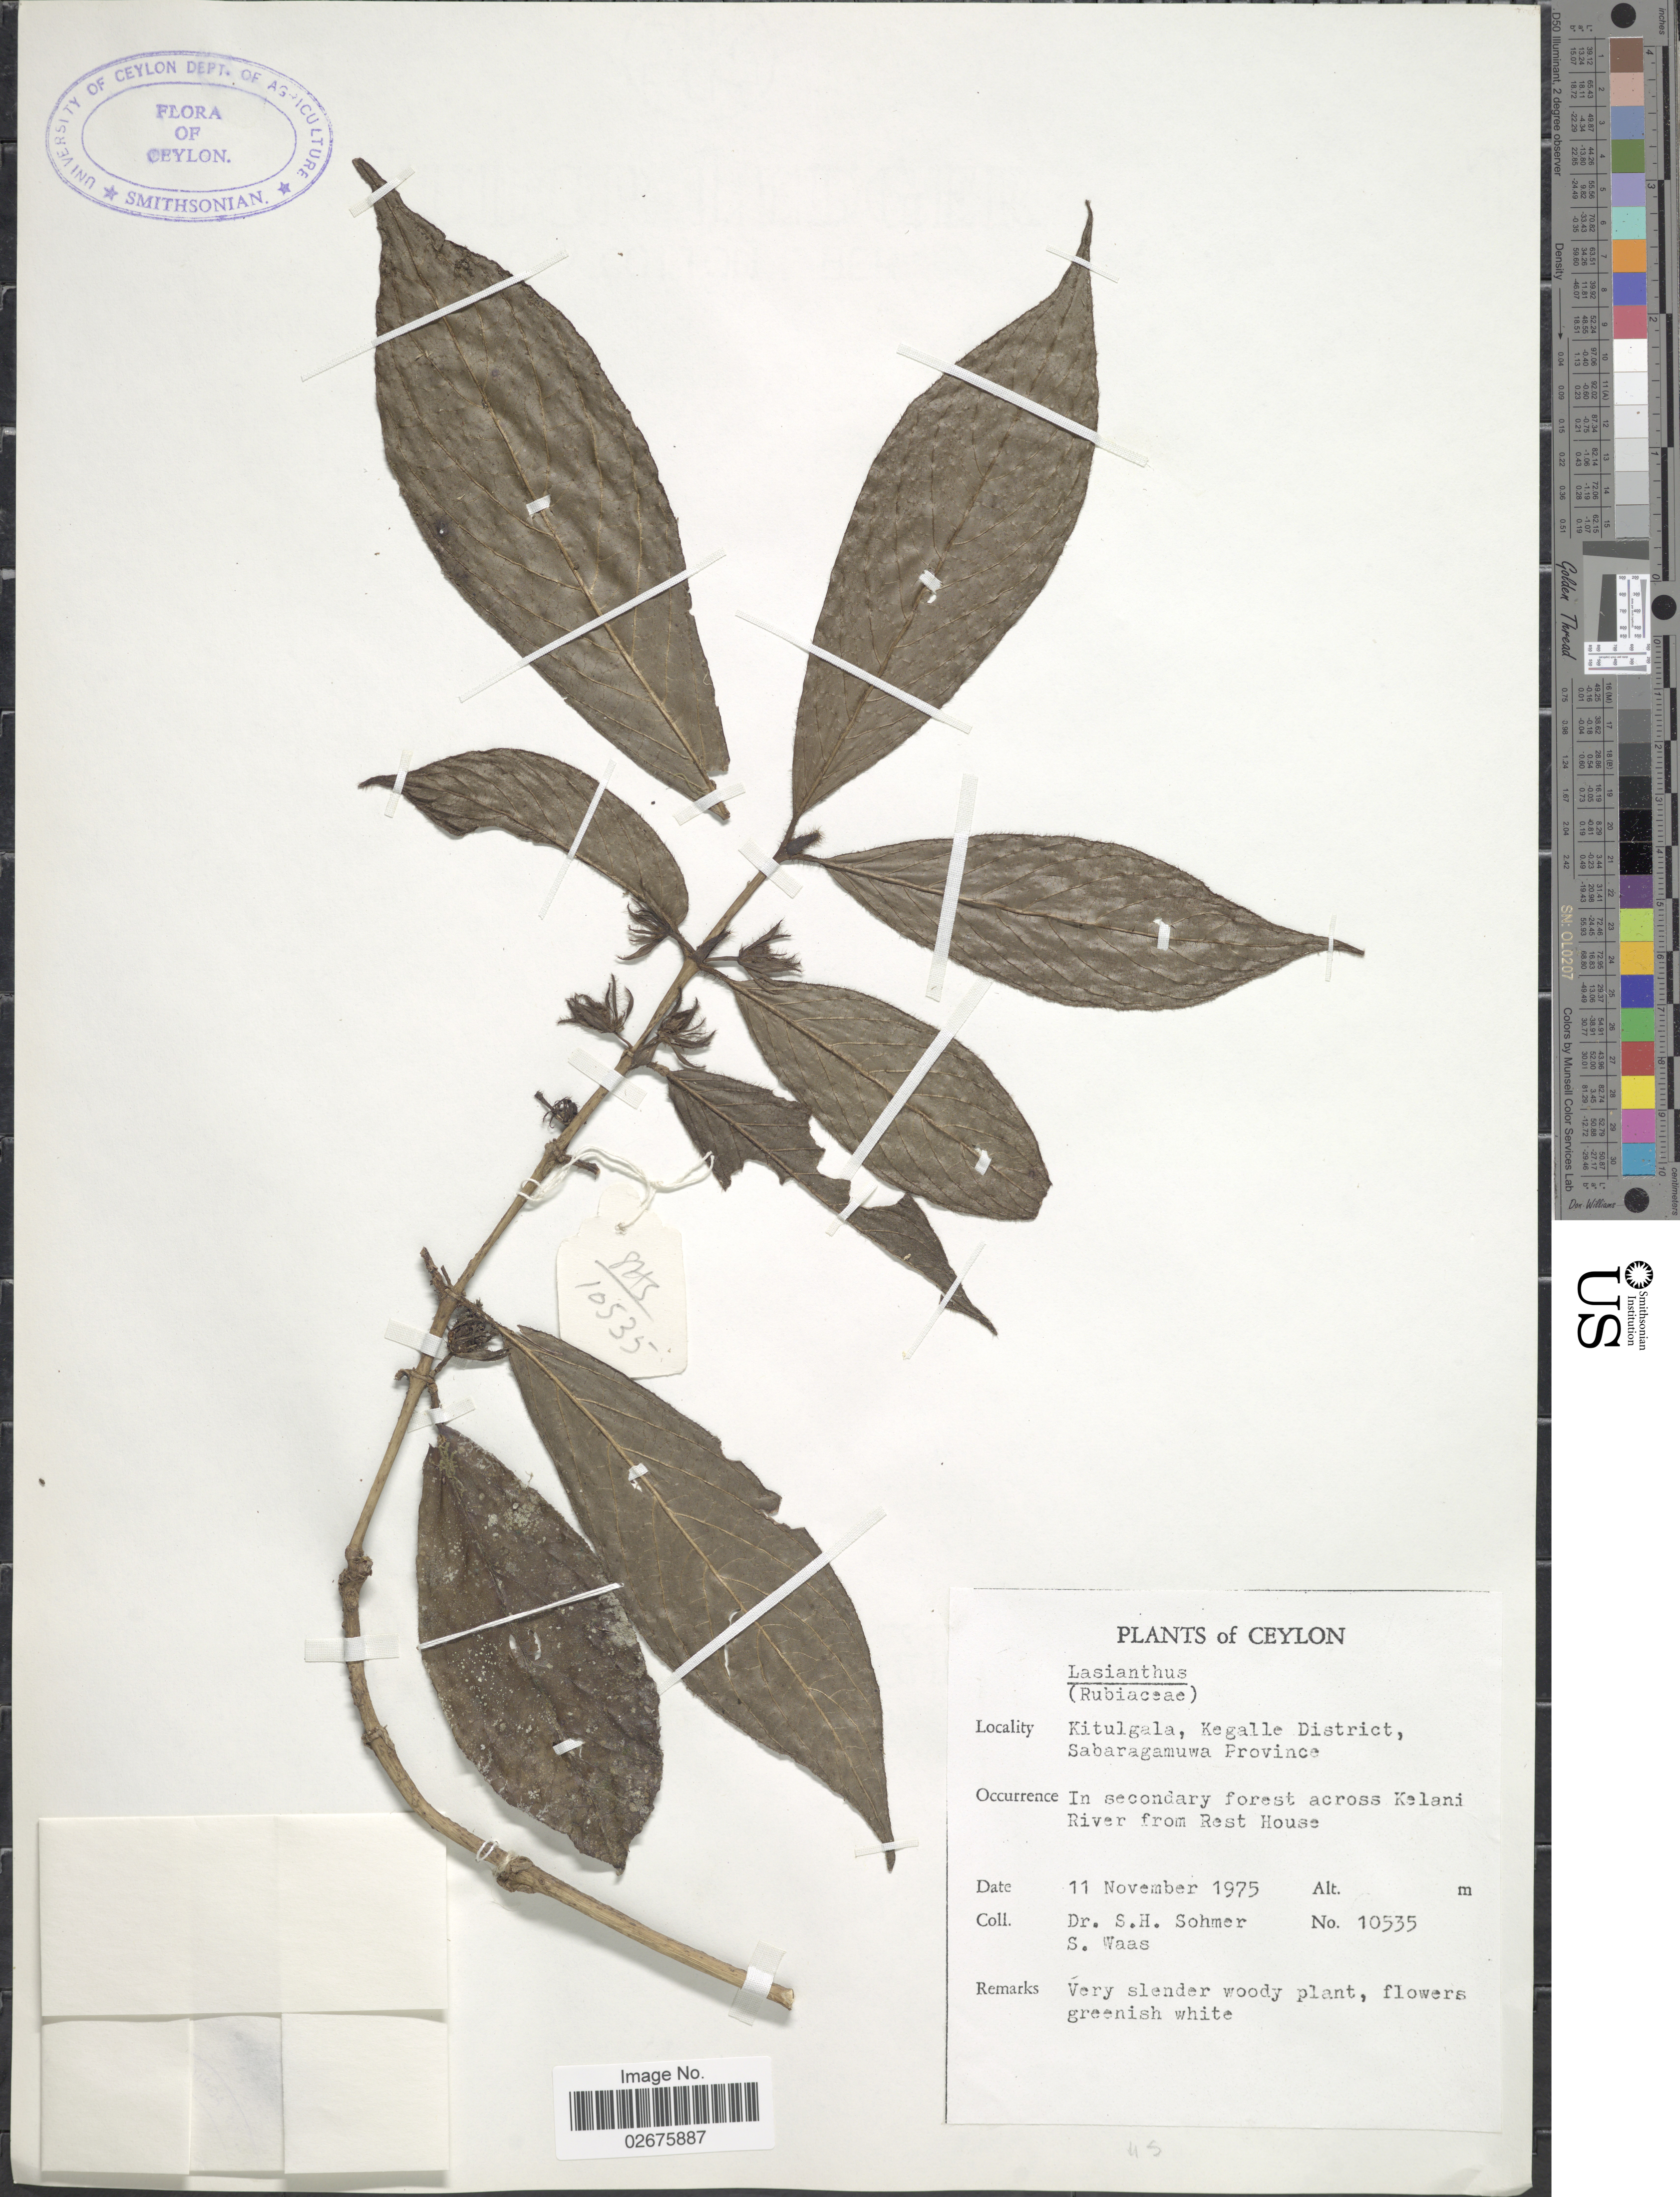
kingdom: Plantae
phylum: Tracheophyta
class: Magnoliopsida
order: Gentianales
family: Rubiaceae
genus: Lasianthus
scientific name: Lasianthus sp.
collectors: S. H. Sohmer & S. Waas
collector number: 10535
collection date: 1975-11-11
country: Sri Lanka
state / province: Sabaragamuwa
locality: Ceylon, Kitulgala, Kagalle District, In secondary forests across Kelani River from Rest House